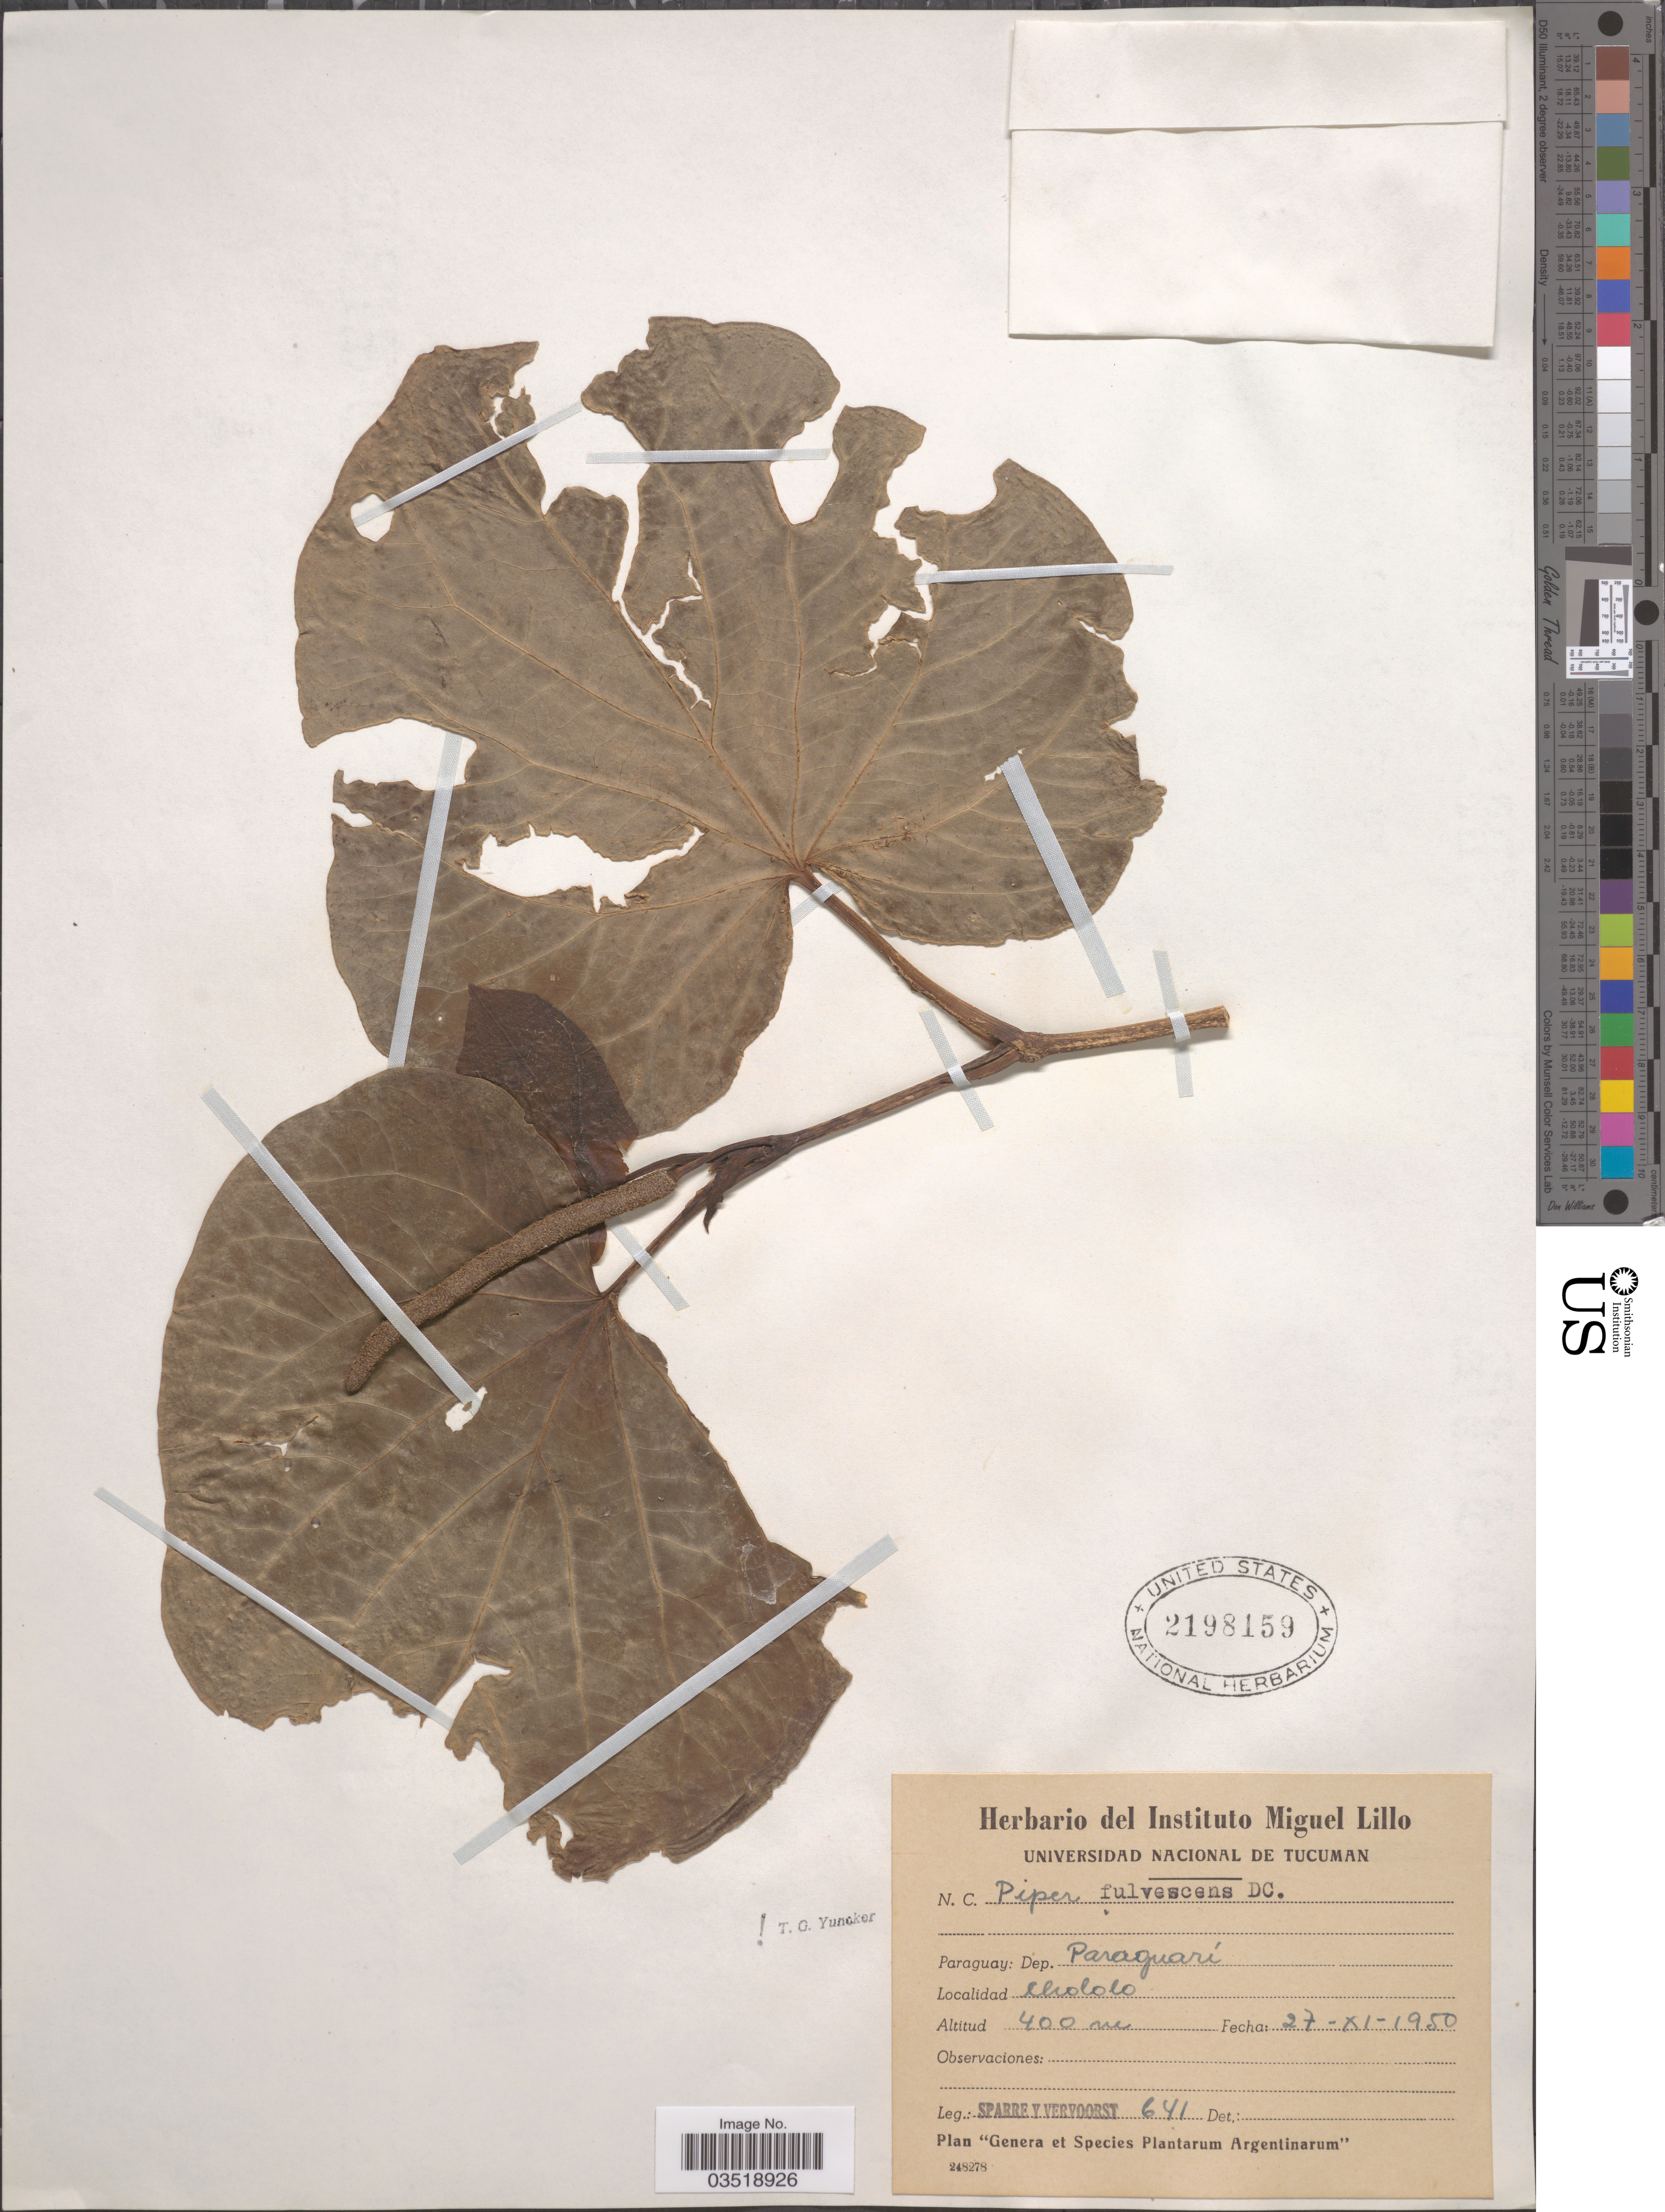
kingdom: Plantae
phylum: Tracheophyta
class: Magnoliopsida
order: Piperales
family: Piperaceae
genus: Piper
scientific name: Piper regnellii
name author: (Miq.) C. DC.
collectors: Sparre & Vervoorst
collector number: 641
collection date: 1950-11-27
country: Paraguay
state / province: Paraguari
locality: Dep. Paraguarí, Chololo.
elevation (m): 400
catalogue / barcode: US 2198159